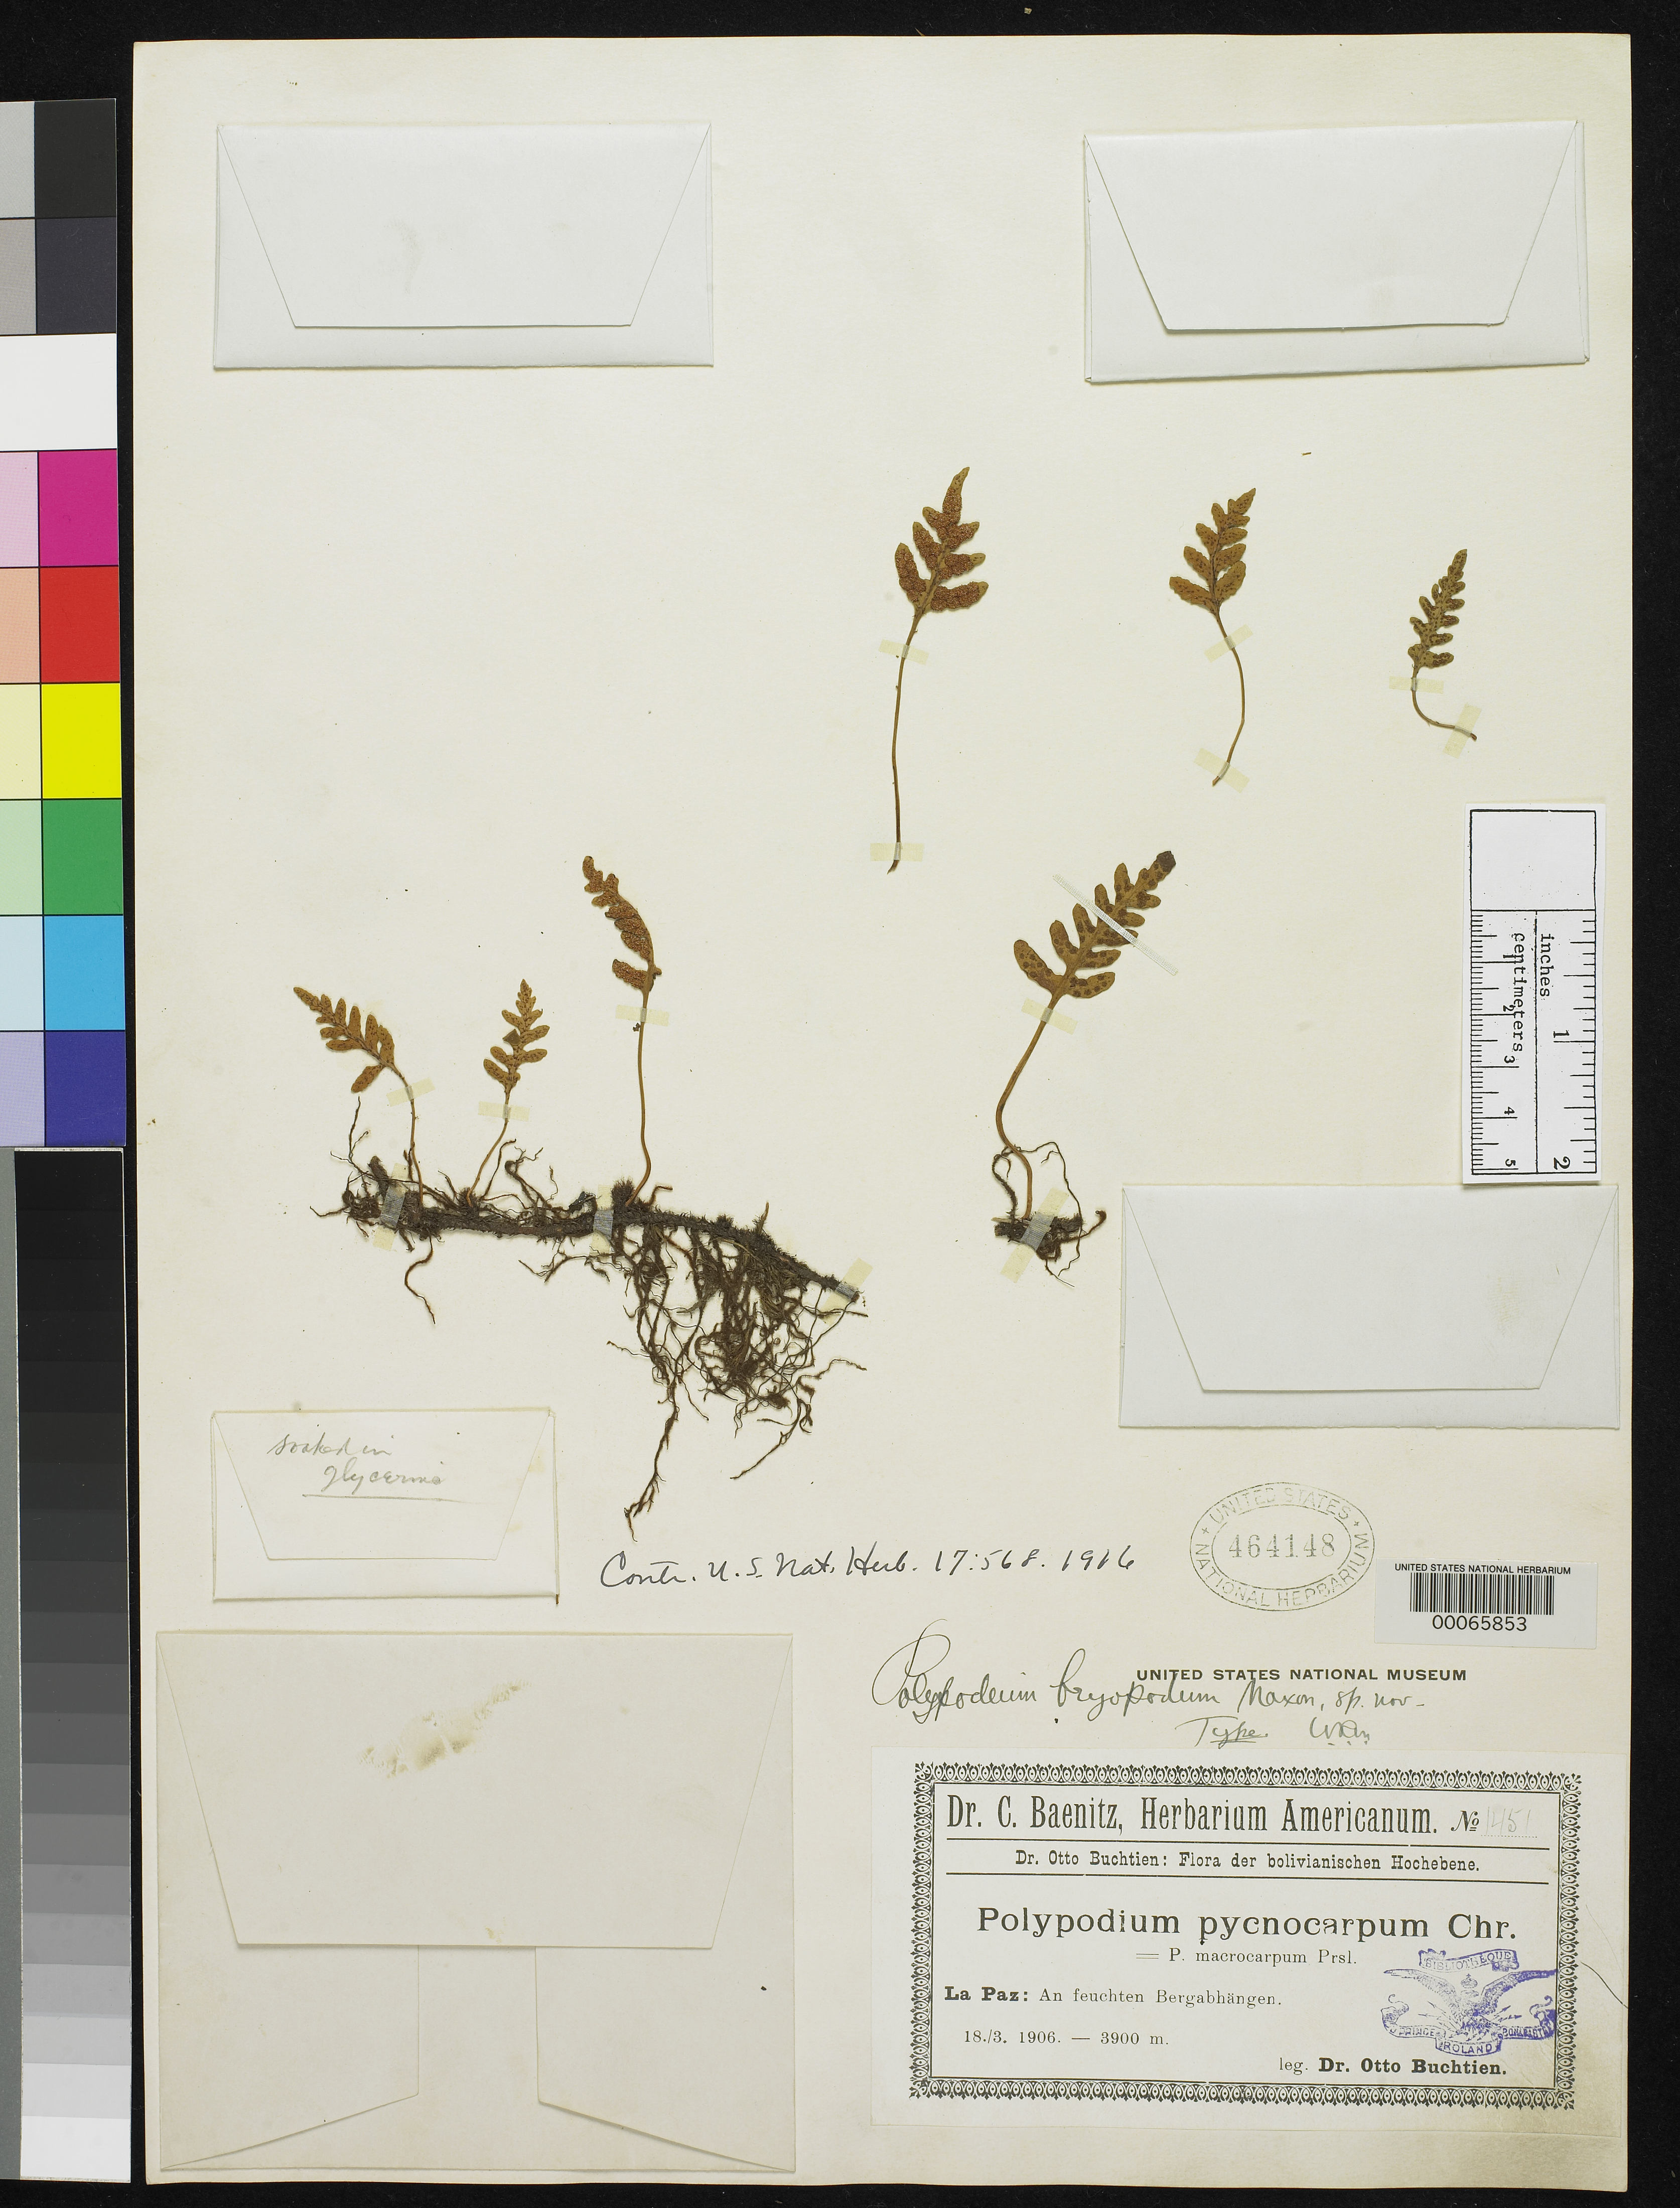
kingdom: Plantae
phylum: Tracheophyta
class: Polypodiopsida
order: Polypodiales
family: Polypodiaceae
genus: Polypodium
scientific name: Polypodium bryopodum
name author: Maxon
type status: Holotype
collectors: O. Buchtien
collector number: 1451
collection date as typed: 18 Mar 1906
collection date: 1906-03-18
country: Bolivia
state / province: La Paz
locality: Feuchten Bergabhangen.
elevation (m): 3900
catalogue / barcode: US 464148